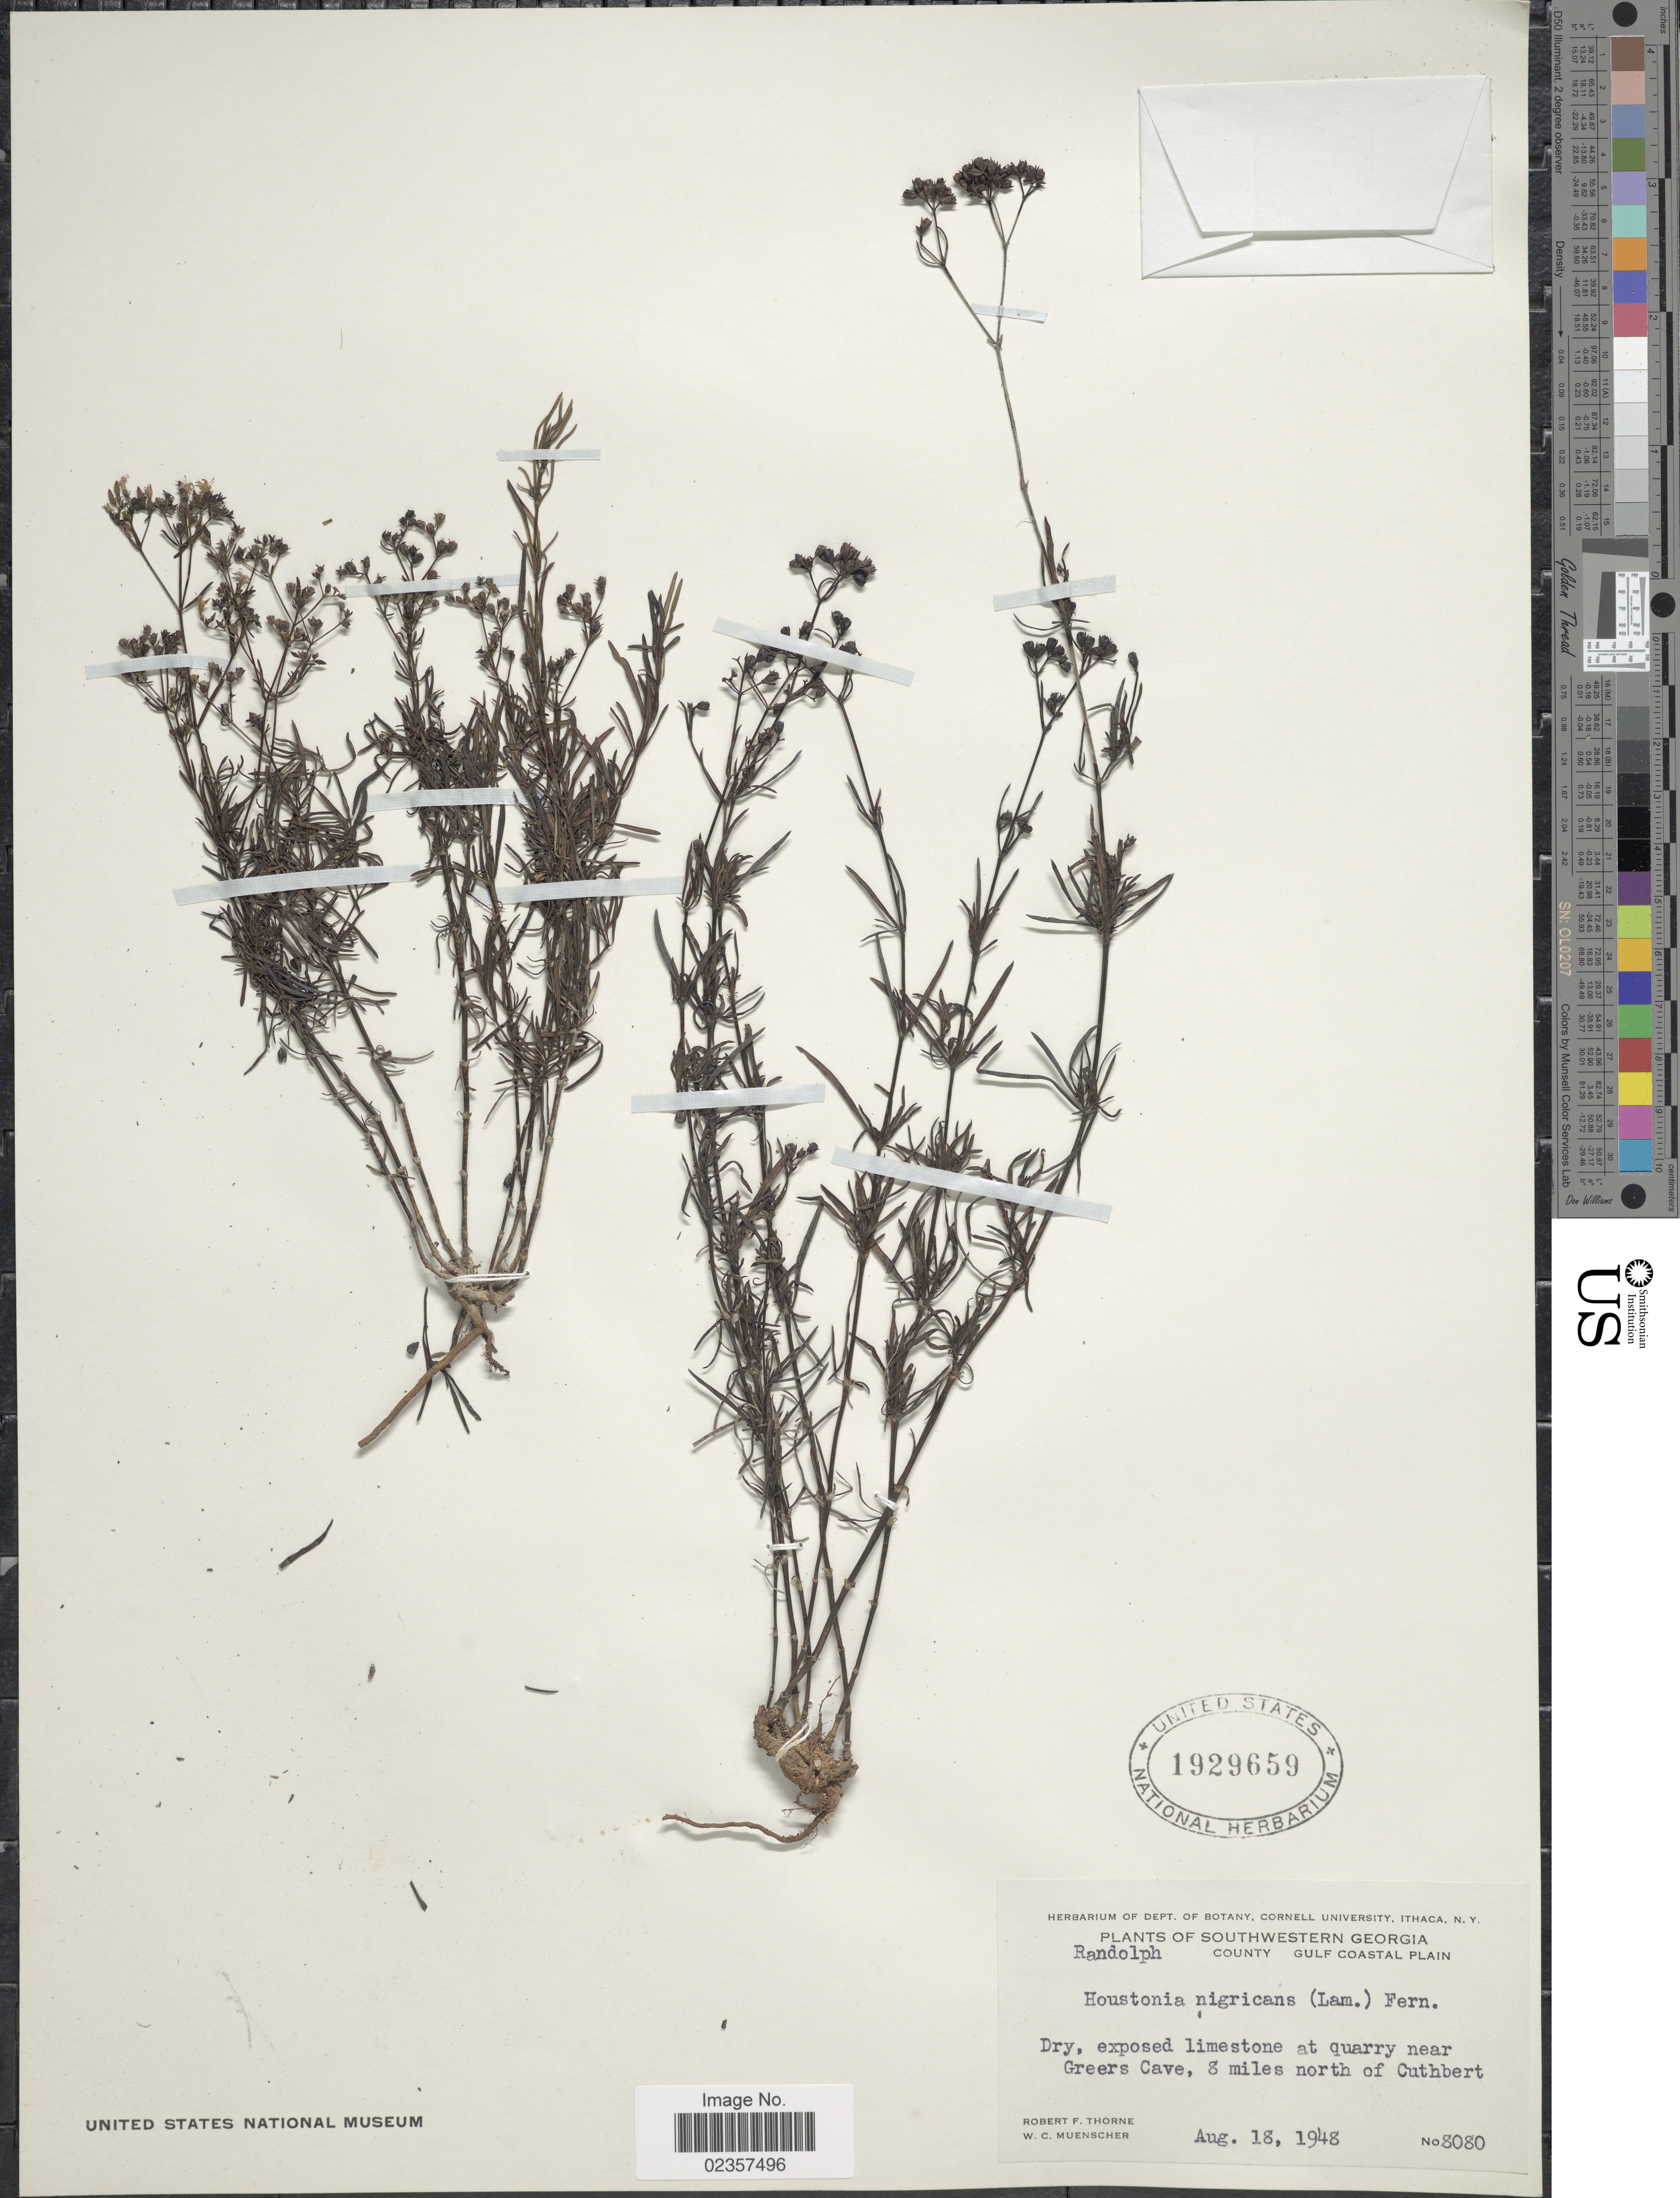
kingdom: Plantae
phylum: Tracheophyta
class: Magnoliopsida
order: Gentianales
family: Rubiaceae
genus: Houstonia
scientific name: Houstonia nigricans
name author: (Lam.) Fernald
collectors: R. F. Thorne & W. Muenscher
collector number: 8080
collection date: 1948-08-18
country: United States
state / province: Georgia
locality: Southwestern Georgia. Randolph County. Gulf Coastal Plain. at quarry near Greers Cave, 8 miles north of Cuthbert.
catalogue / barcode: US 1929659